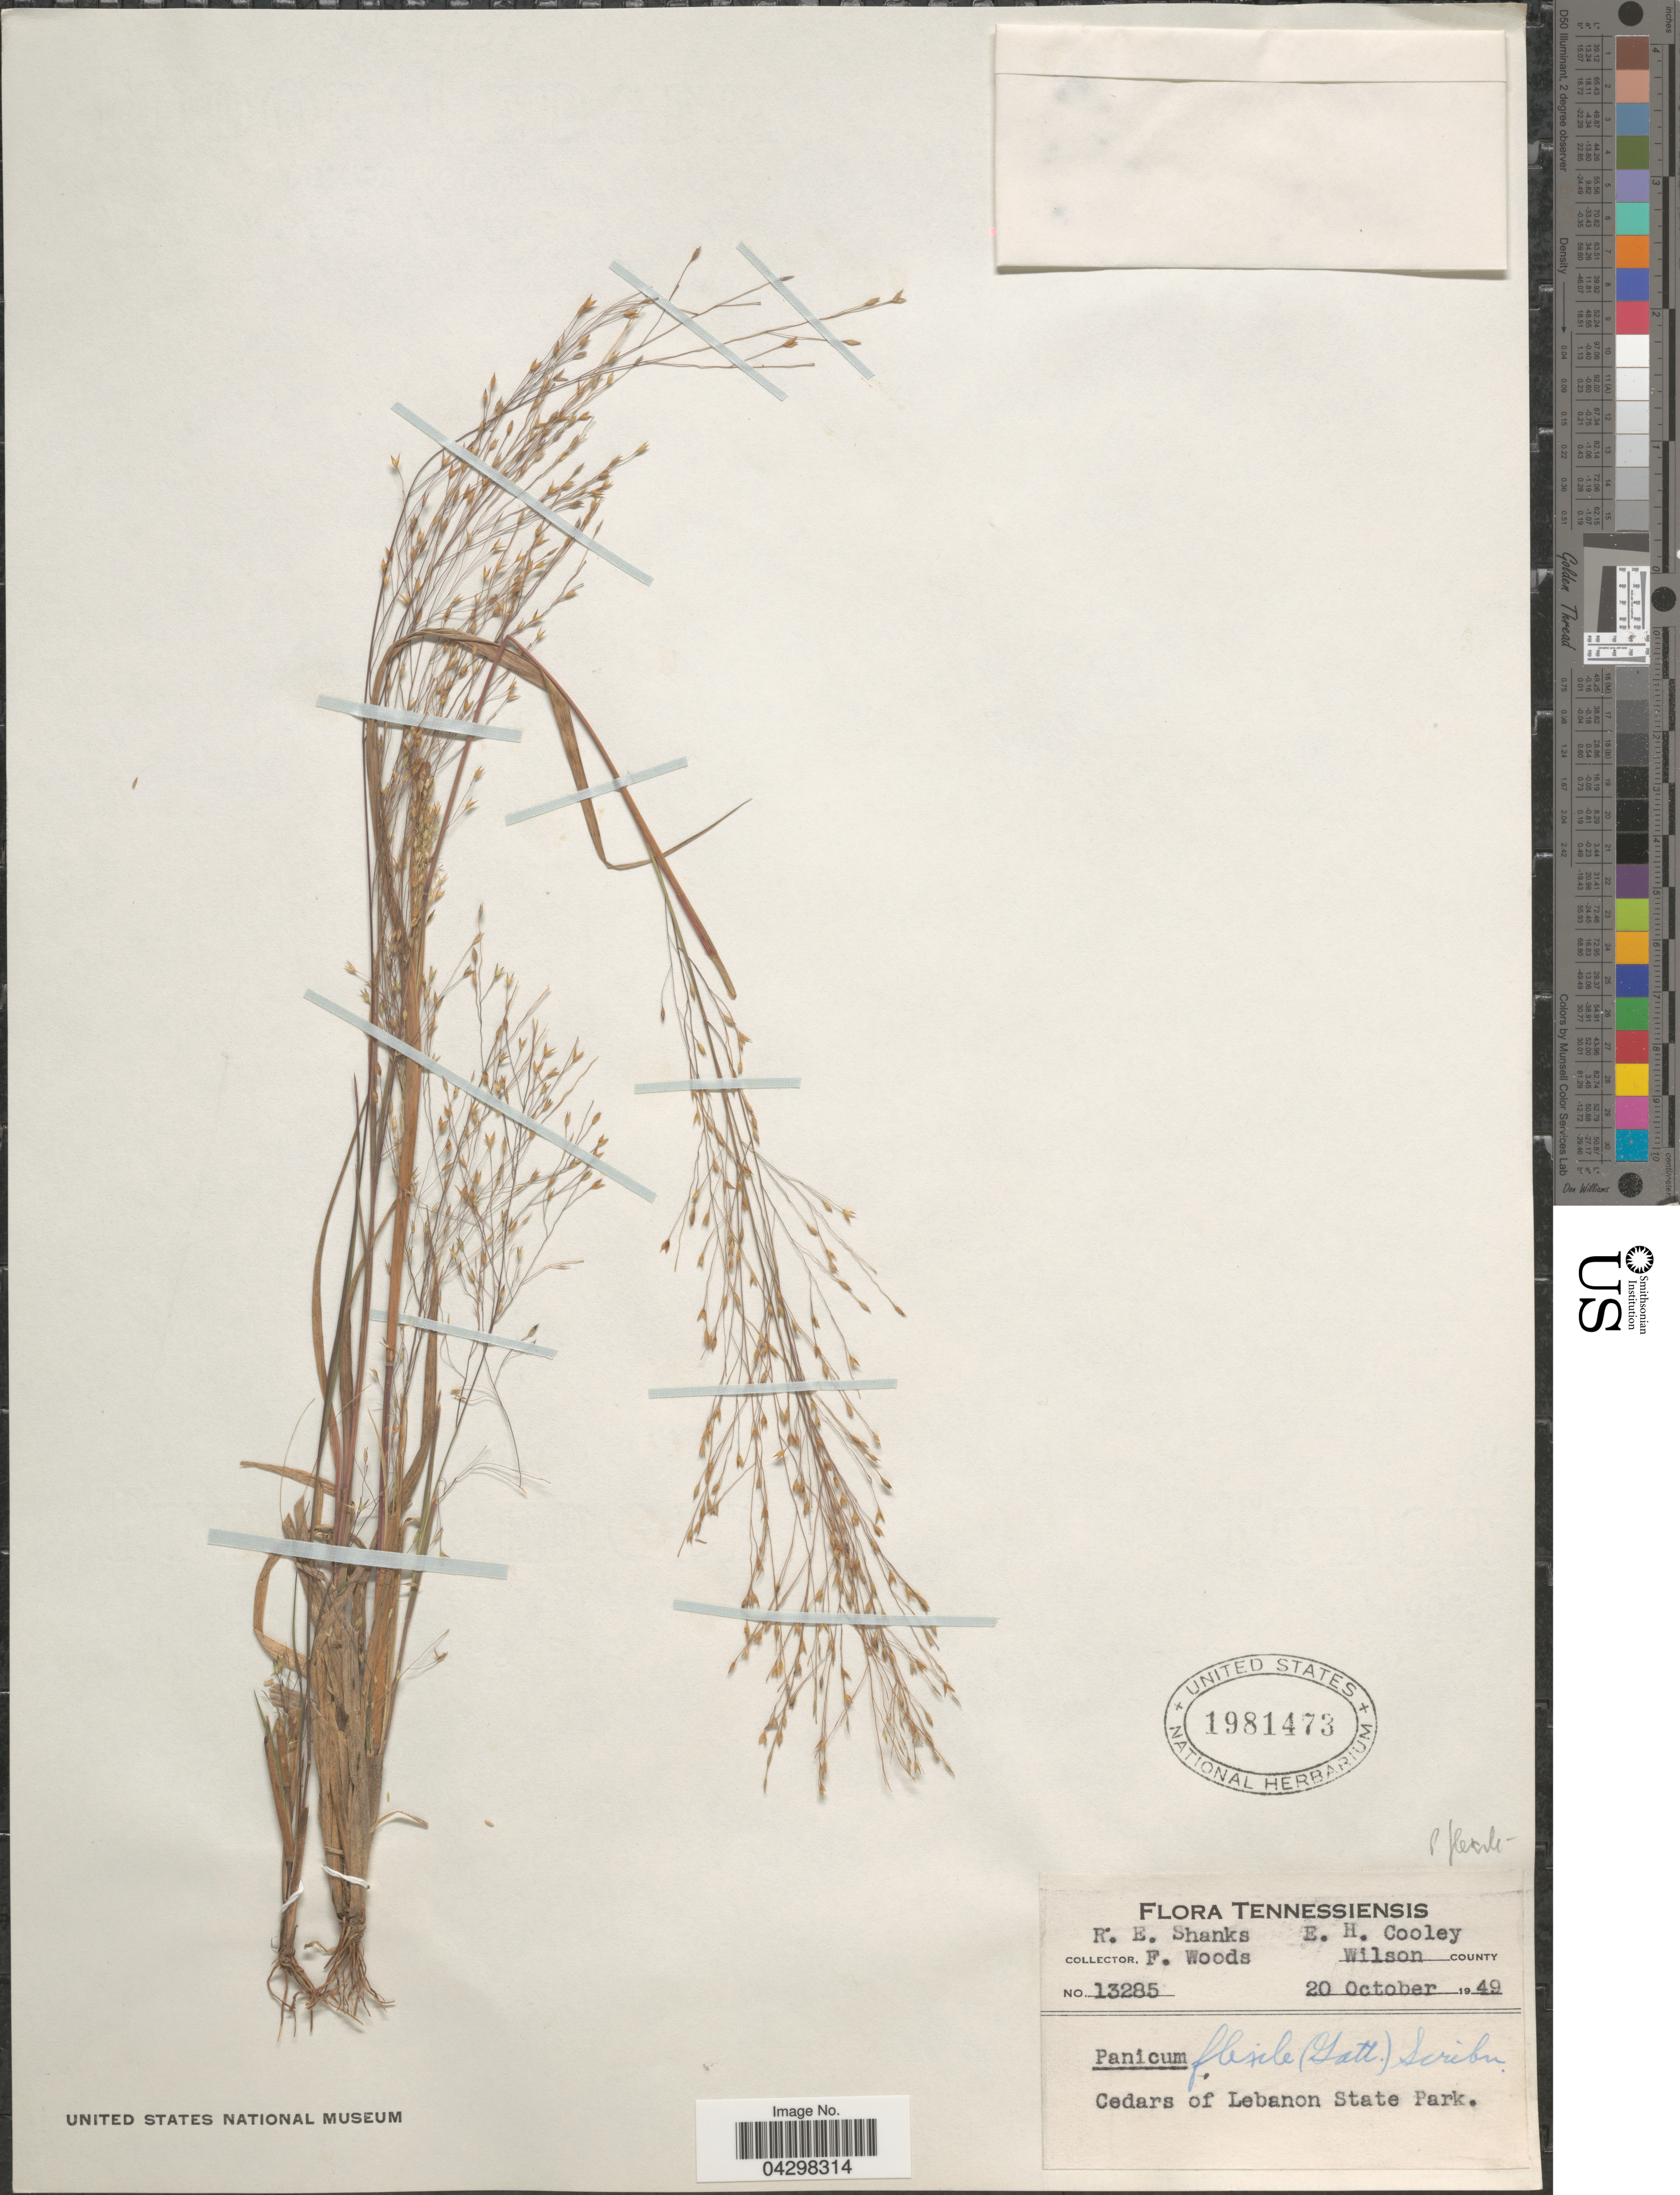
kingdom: Plantae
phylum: Tracheophyta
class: Liliopsida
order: Poales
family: Poaceae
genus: Panicum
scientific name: Panicum flexile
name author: (Gatt.) Scribn.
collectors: R. Shanks, E. H. Cooley & F. Woods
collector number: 13285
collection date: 1949-10-20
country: United States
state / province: Tennessee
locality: Wilson County. Cedars of Lebanon State Park.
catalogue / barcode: US 1981473